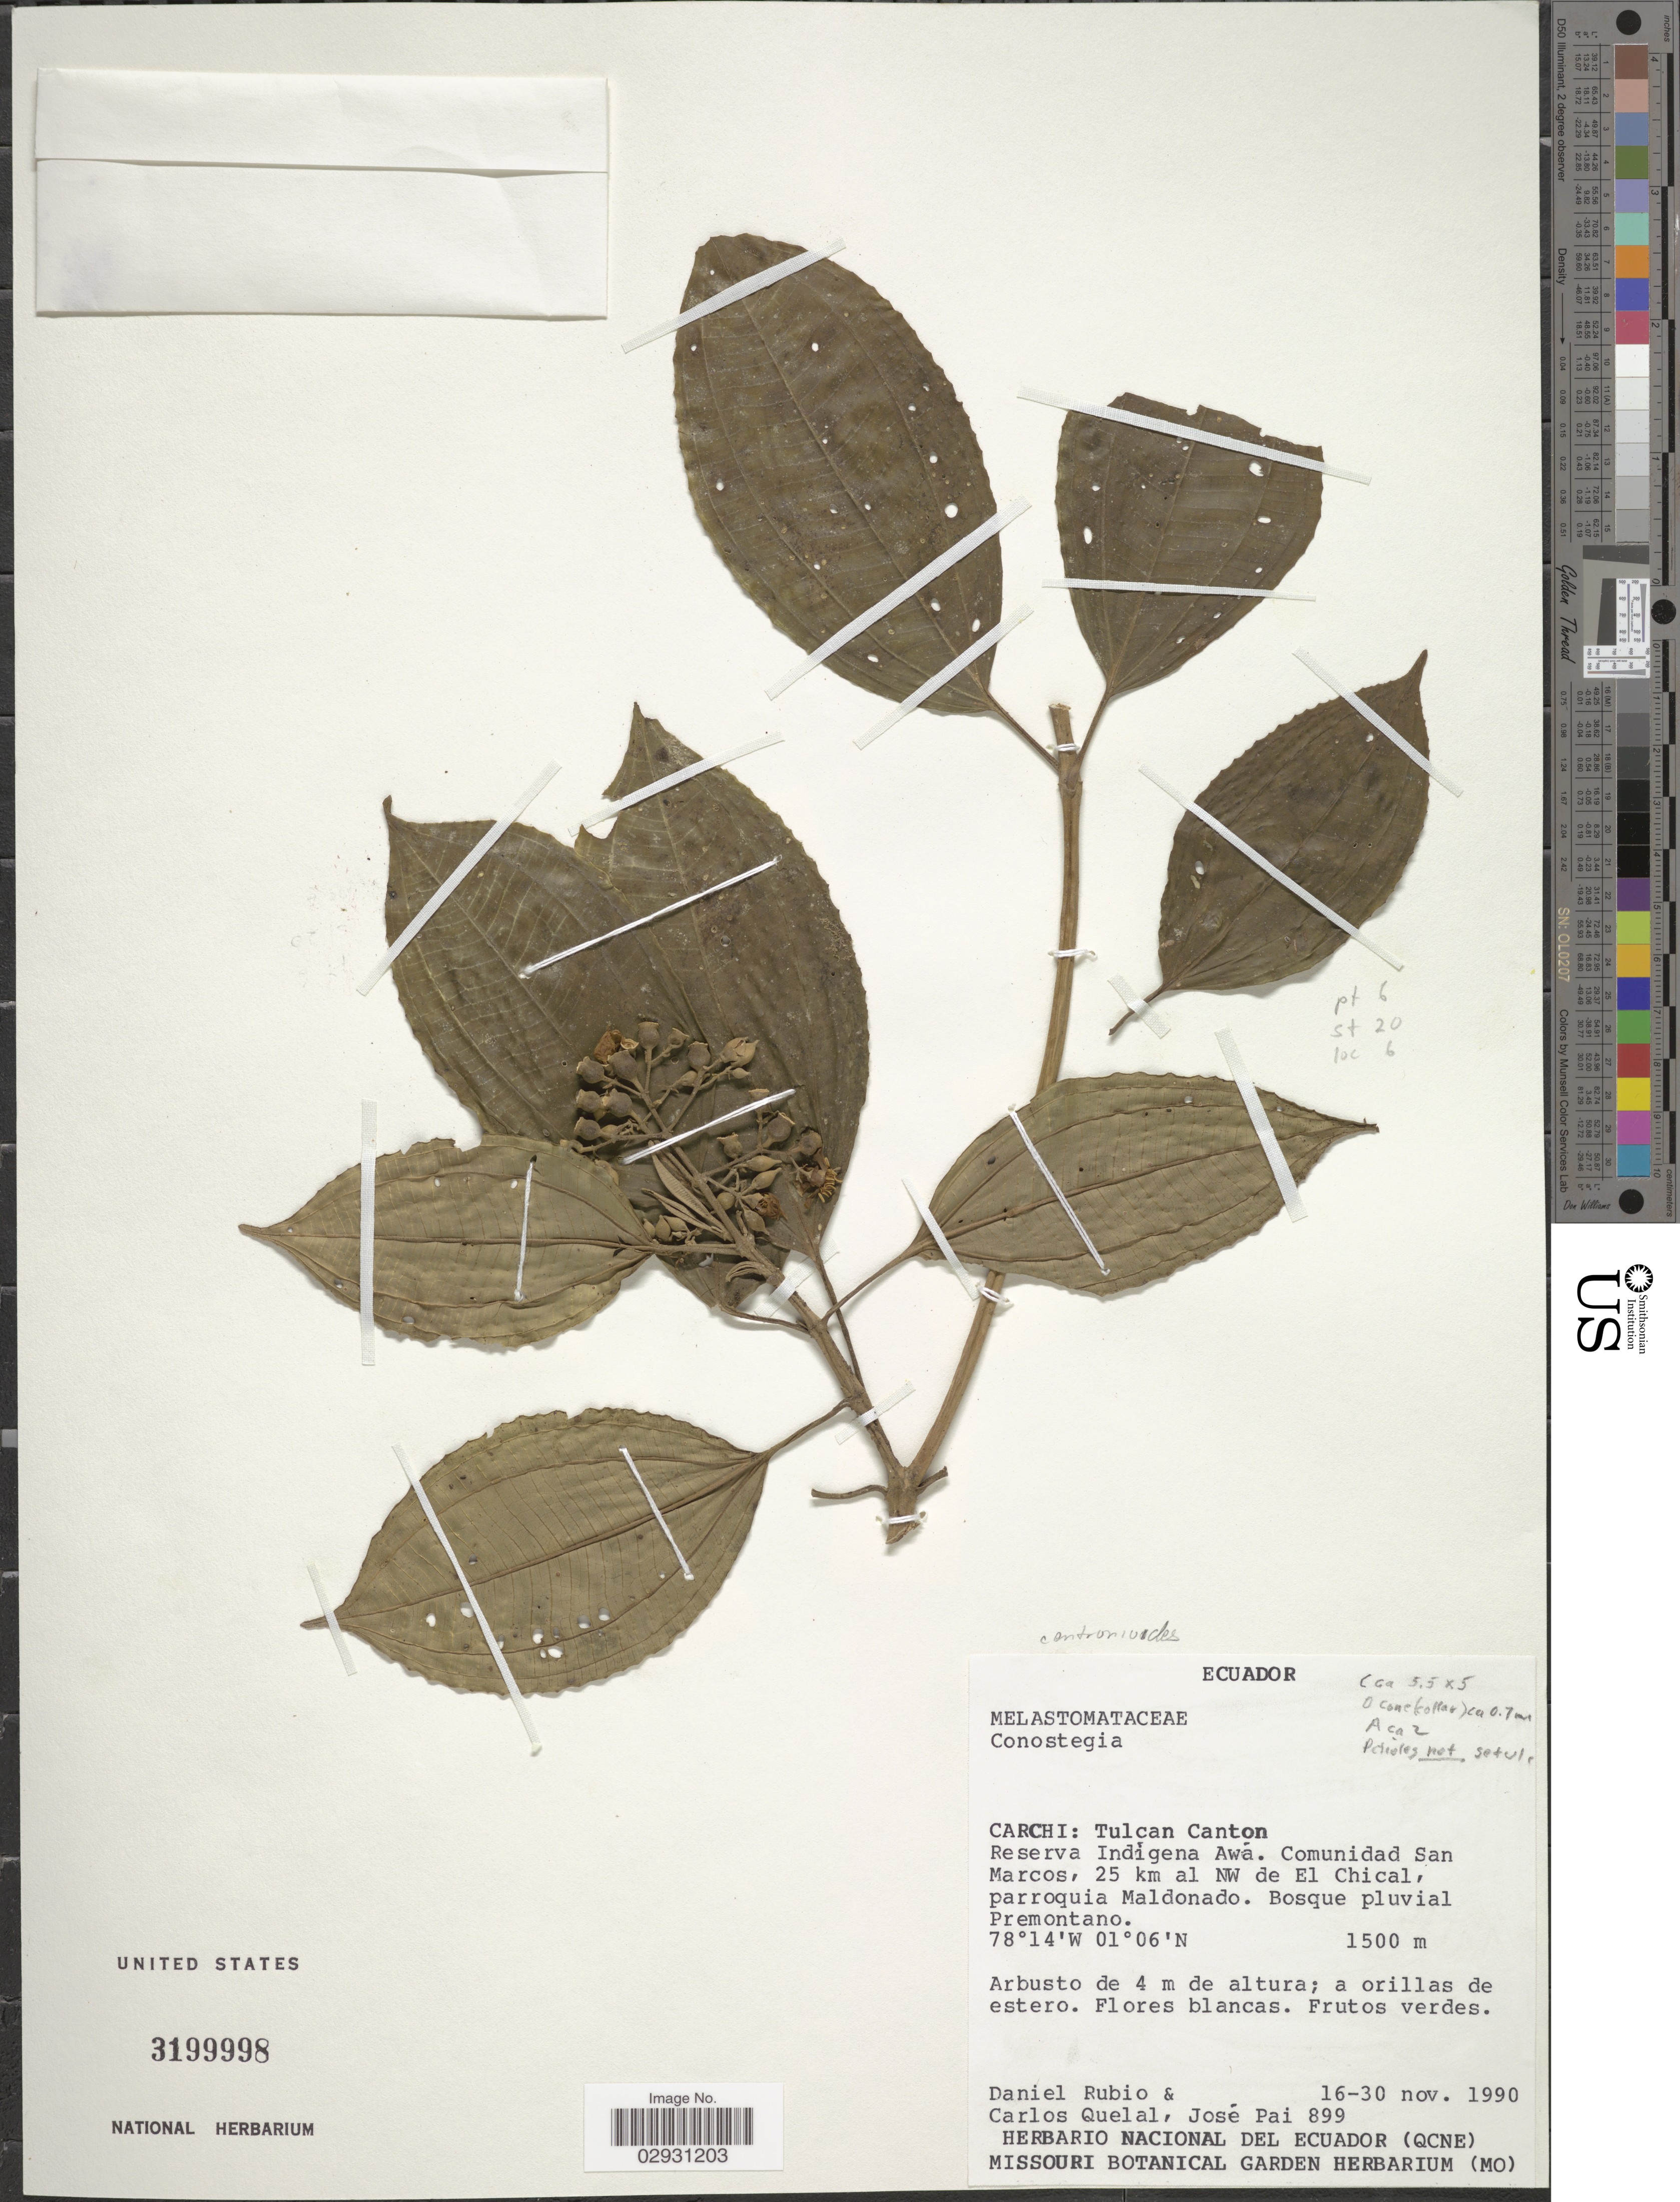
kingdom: Plantae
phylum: Tracheophyta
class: Magnoliopsida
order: Myrtales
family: Melastomataceae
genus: Conostegia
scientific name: Conostegia centronioides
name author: Markgr.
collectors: D. Rubio, C. Quelal & J. Pai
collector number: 899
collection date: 1990-11-16/1990-11-30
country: Ecuador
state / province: Carchi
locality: Tulcan Canton. Reserva Indígena Awá. Comunidad San Marcos, 25 km al NW de El Chical, parroquia Maldonado.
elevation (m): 1500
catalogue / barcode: US 3199998